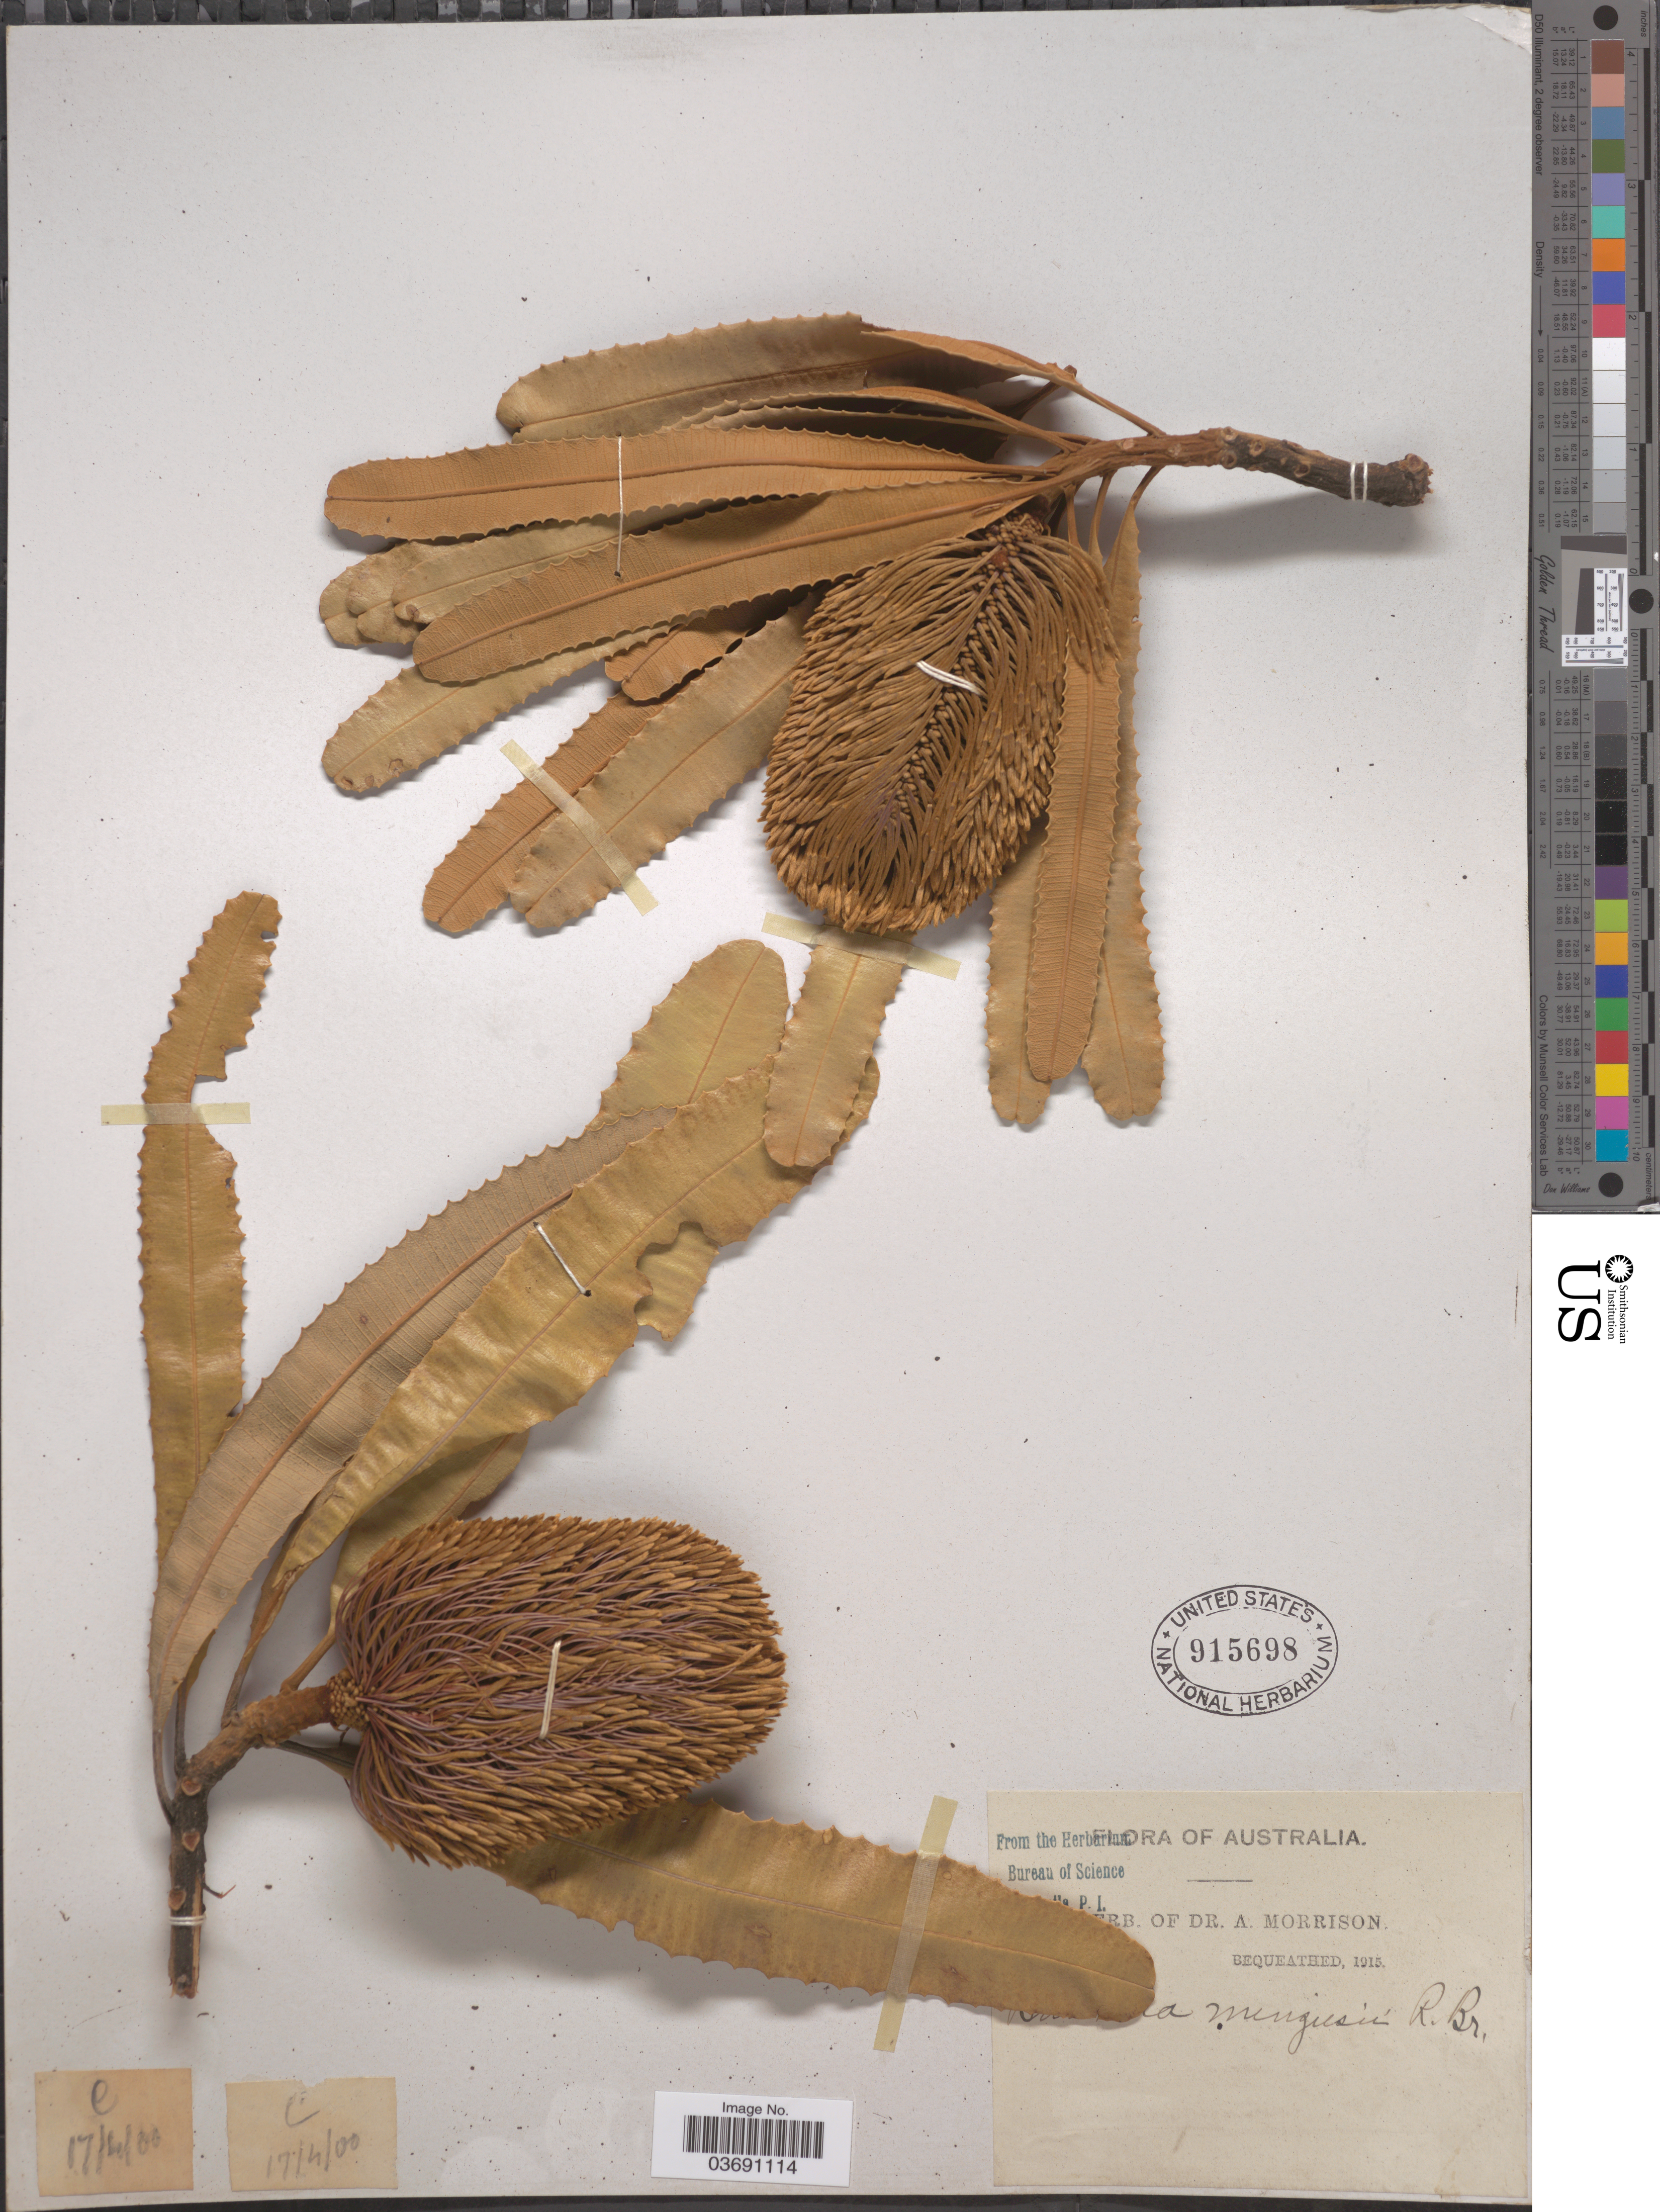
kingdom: Plantae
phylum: Tracheophyta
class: Magnoliopsida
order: Proteales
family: Proteaceae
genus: Banksia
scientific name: Banksia menziesii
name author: R. Br.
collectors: A. Morrison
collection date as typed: Transcribed d/m/y: 17/4/0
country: Australia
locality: C. [unsure placement]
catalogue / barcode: US 915698